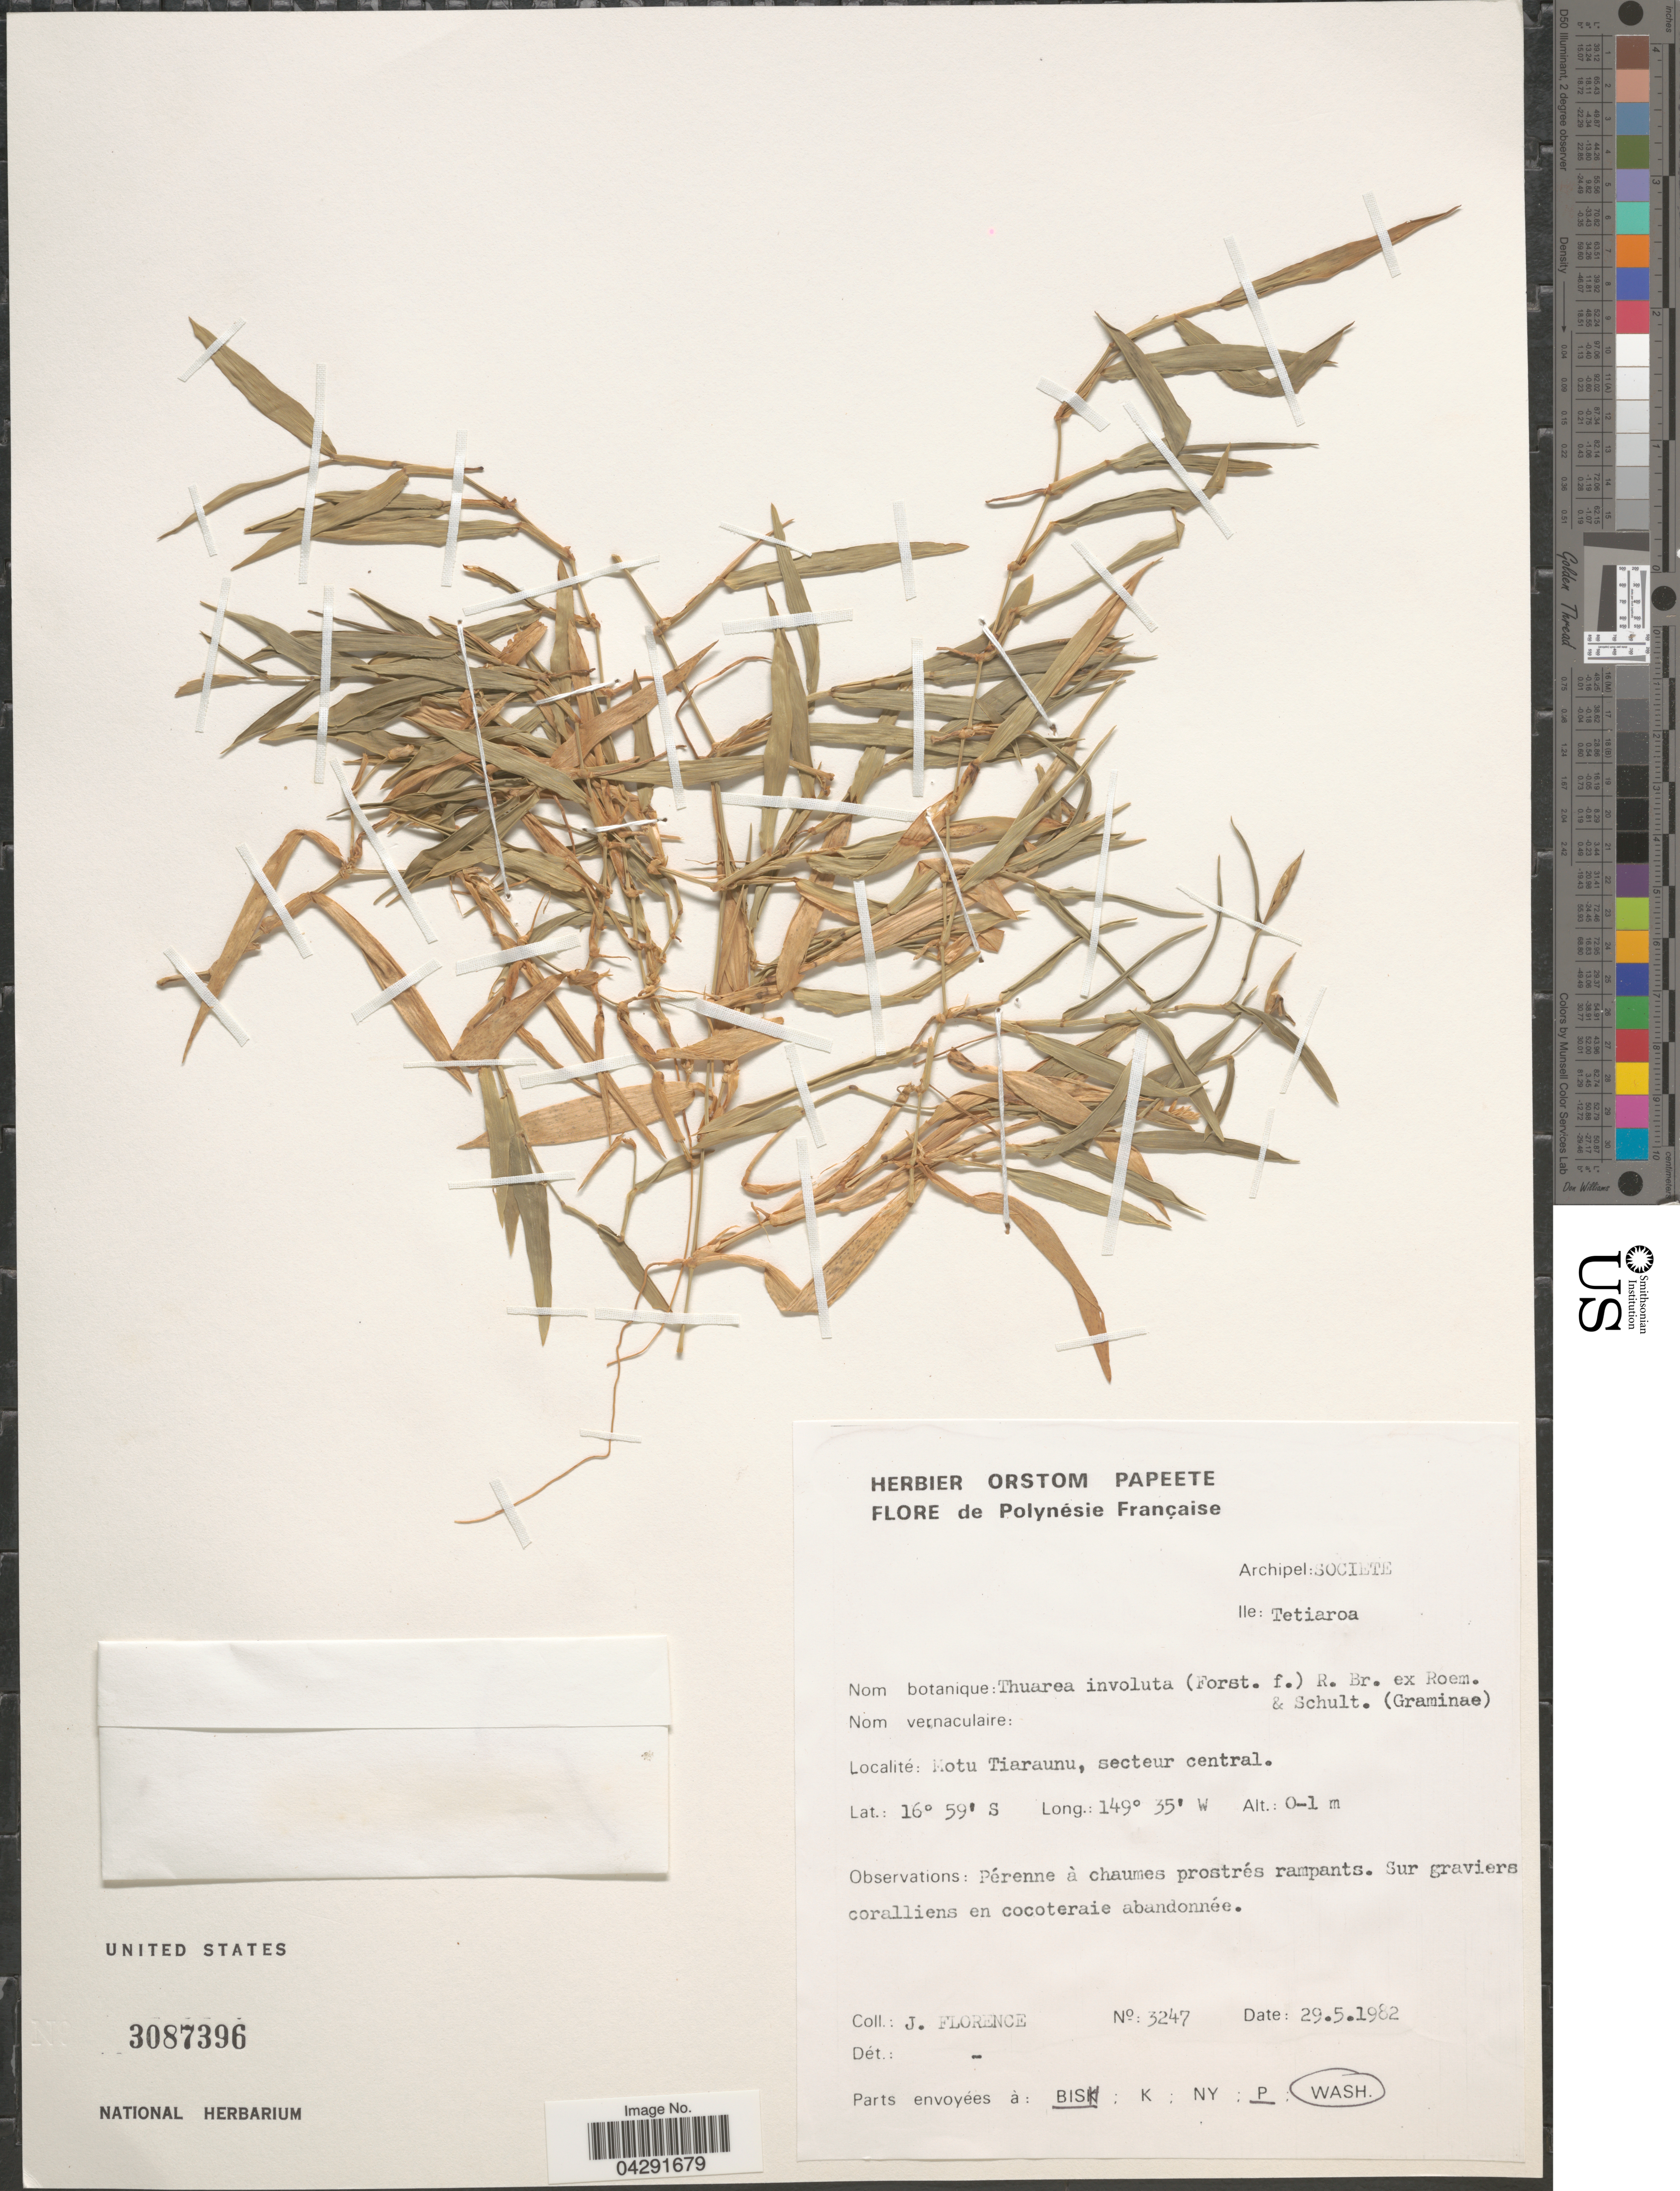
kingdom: Plantae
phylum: Tracheophyta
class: Liliopsida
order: Poales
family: Poaceae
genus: Thuarea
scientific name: Thuarea involuta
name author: (G. Forst.) R. Br. ex Sm.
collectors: J. Florence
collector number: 3247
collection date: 1982-05-29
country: French Polynesia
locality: Polynésie Française. Archipel: Societe. Ile: Tetiaroa. Motu Tiaraunu, secteur central.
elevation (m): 0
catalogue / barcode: US 3087396